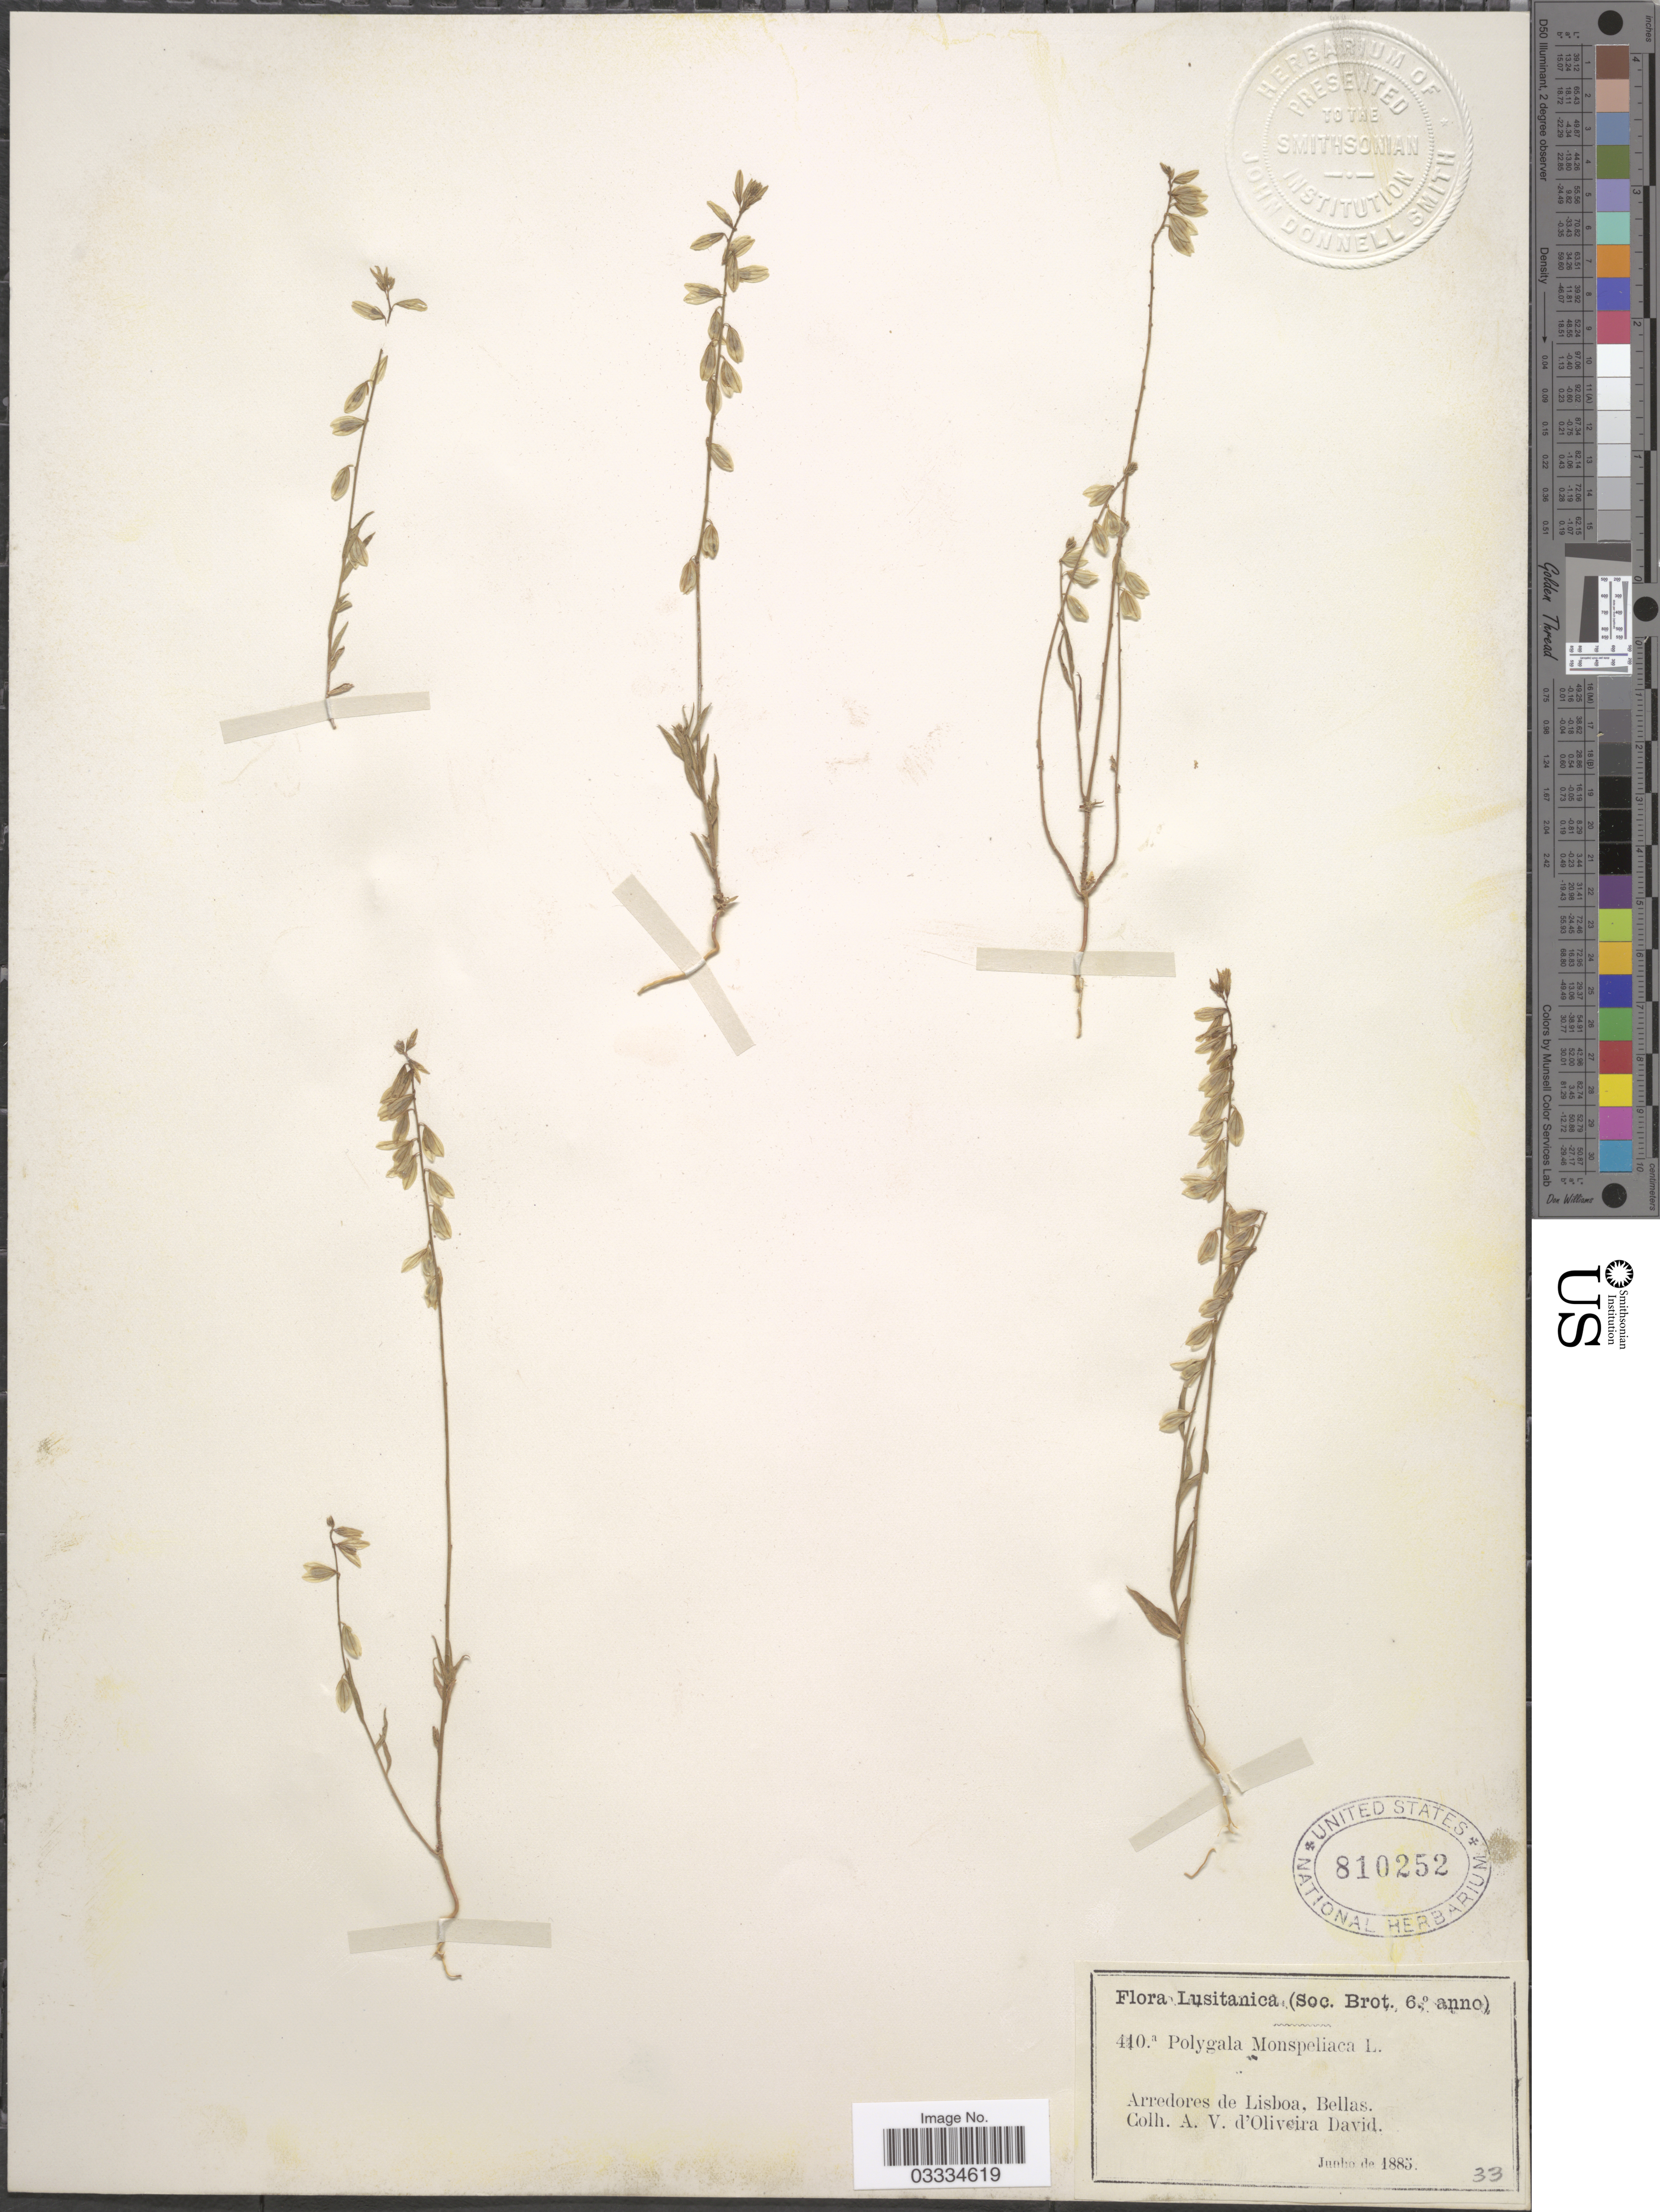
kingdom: Plantae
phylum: Tracheophyta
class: Magnoliopsida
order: Fabales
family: Polygalaceae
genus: Polygala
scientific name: Polygala monspeliaca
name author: L.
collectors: A. Oliveira David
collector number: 410a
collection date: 1885-06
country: Portugal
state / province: Lisboa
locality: Lusitanica. Bellas.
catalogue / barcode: US 810252